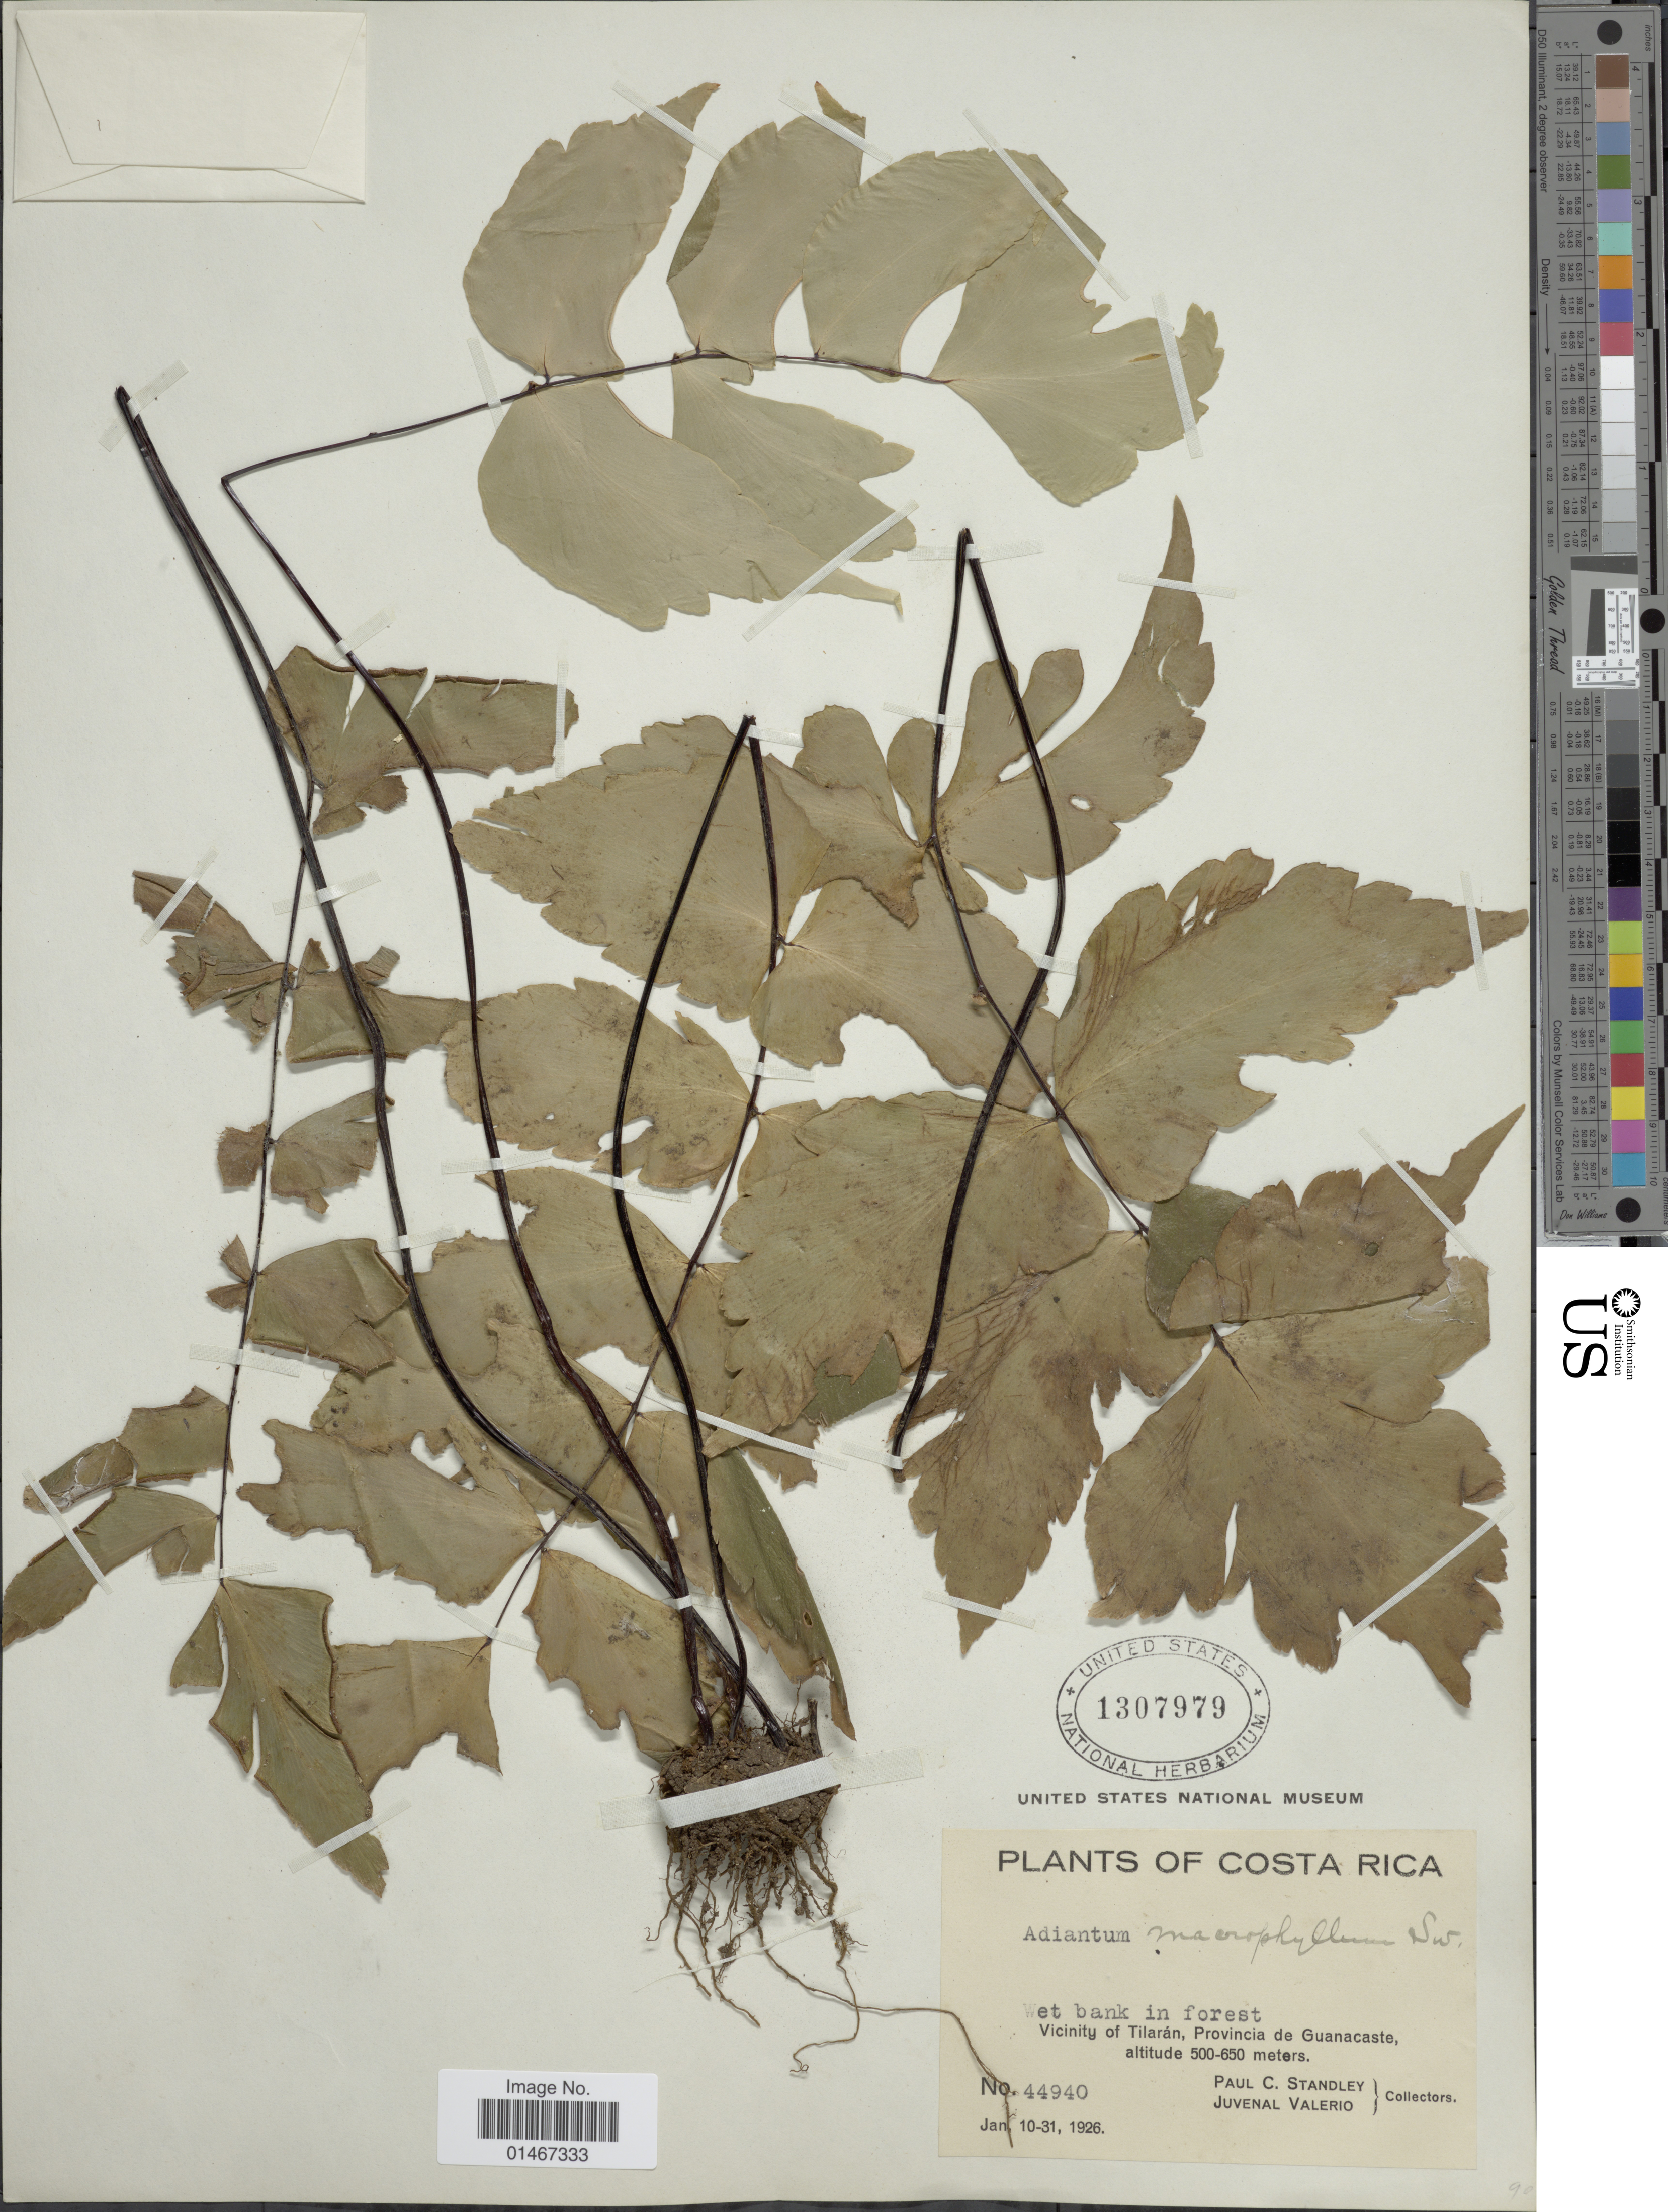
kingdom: Plantae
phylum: Tracheophyta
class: Polypodiopsida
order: Polypodiales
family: Pteridaceae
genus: Adiantum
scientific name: Adiantum macrophyllum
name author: Sw.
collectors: P. C. Standley & J. Valerio R.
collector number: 44940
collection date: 1926-01-10/1926-01-31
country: Costa Rica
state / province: Guanacaste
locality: Vicinity of Tilaran, Provincia de Guanacaste.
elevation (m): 500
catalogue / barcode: US 1307979